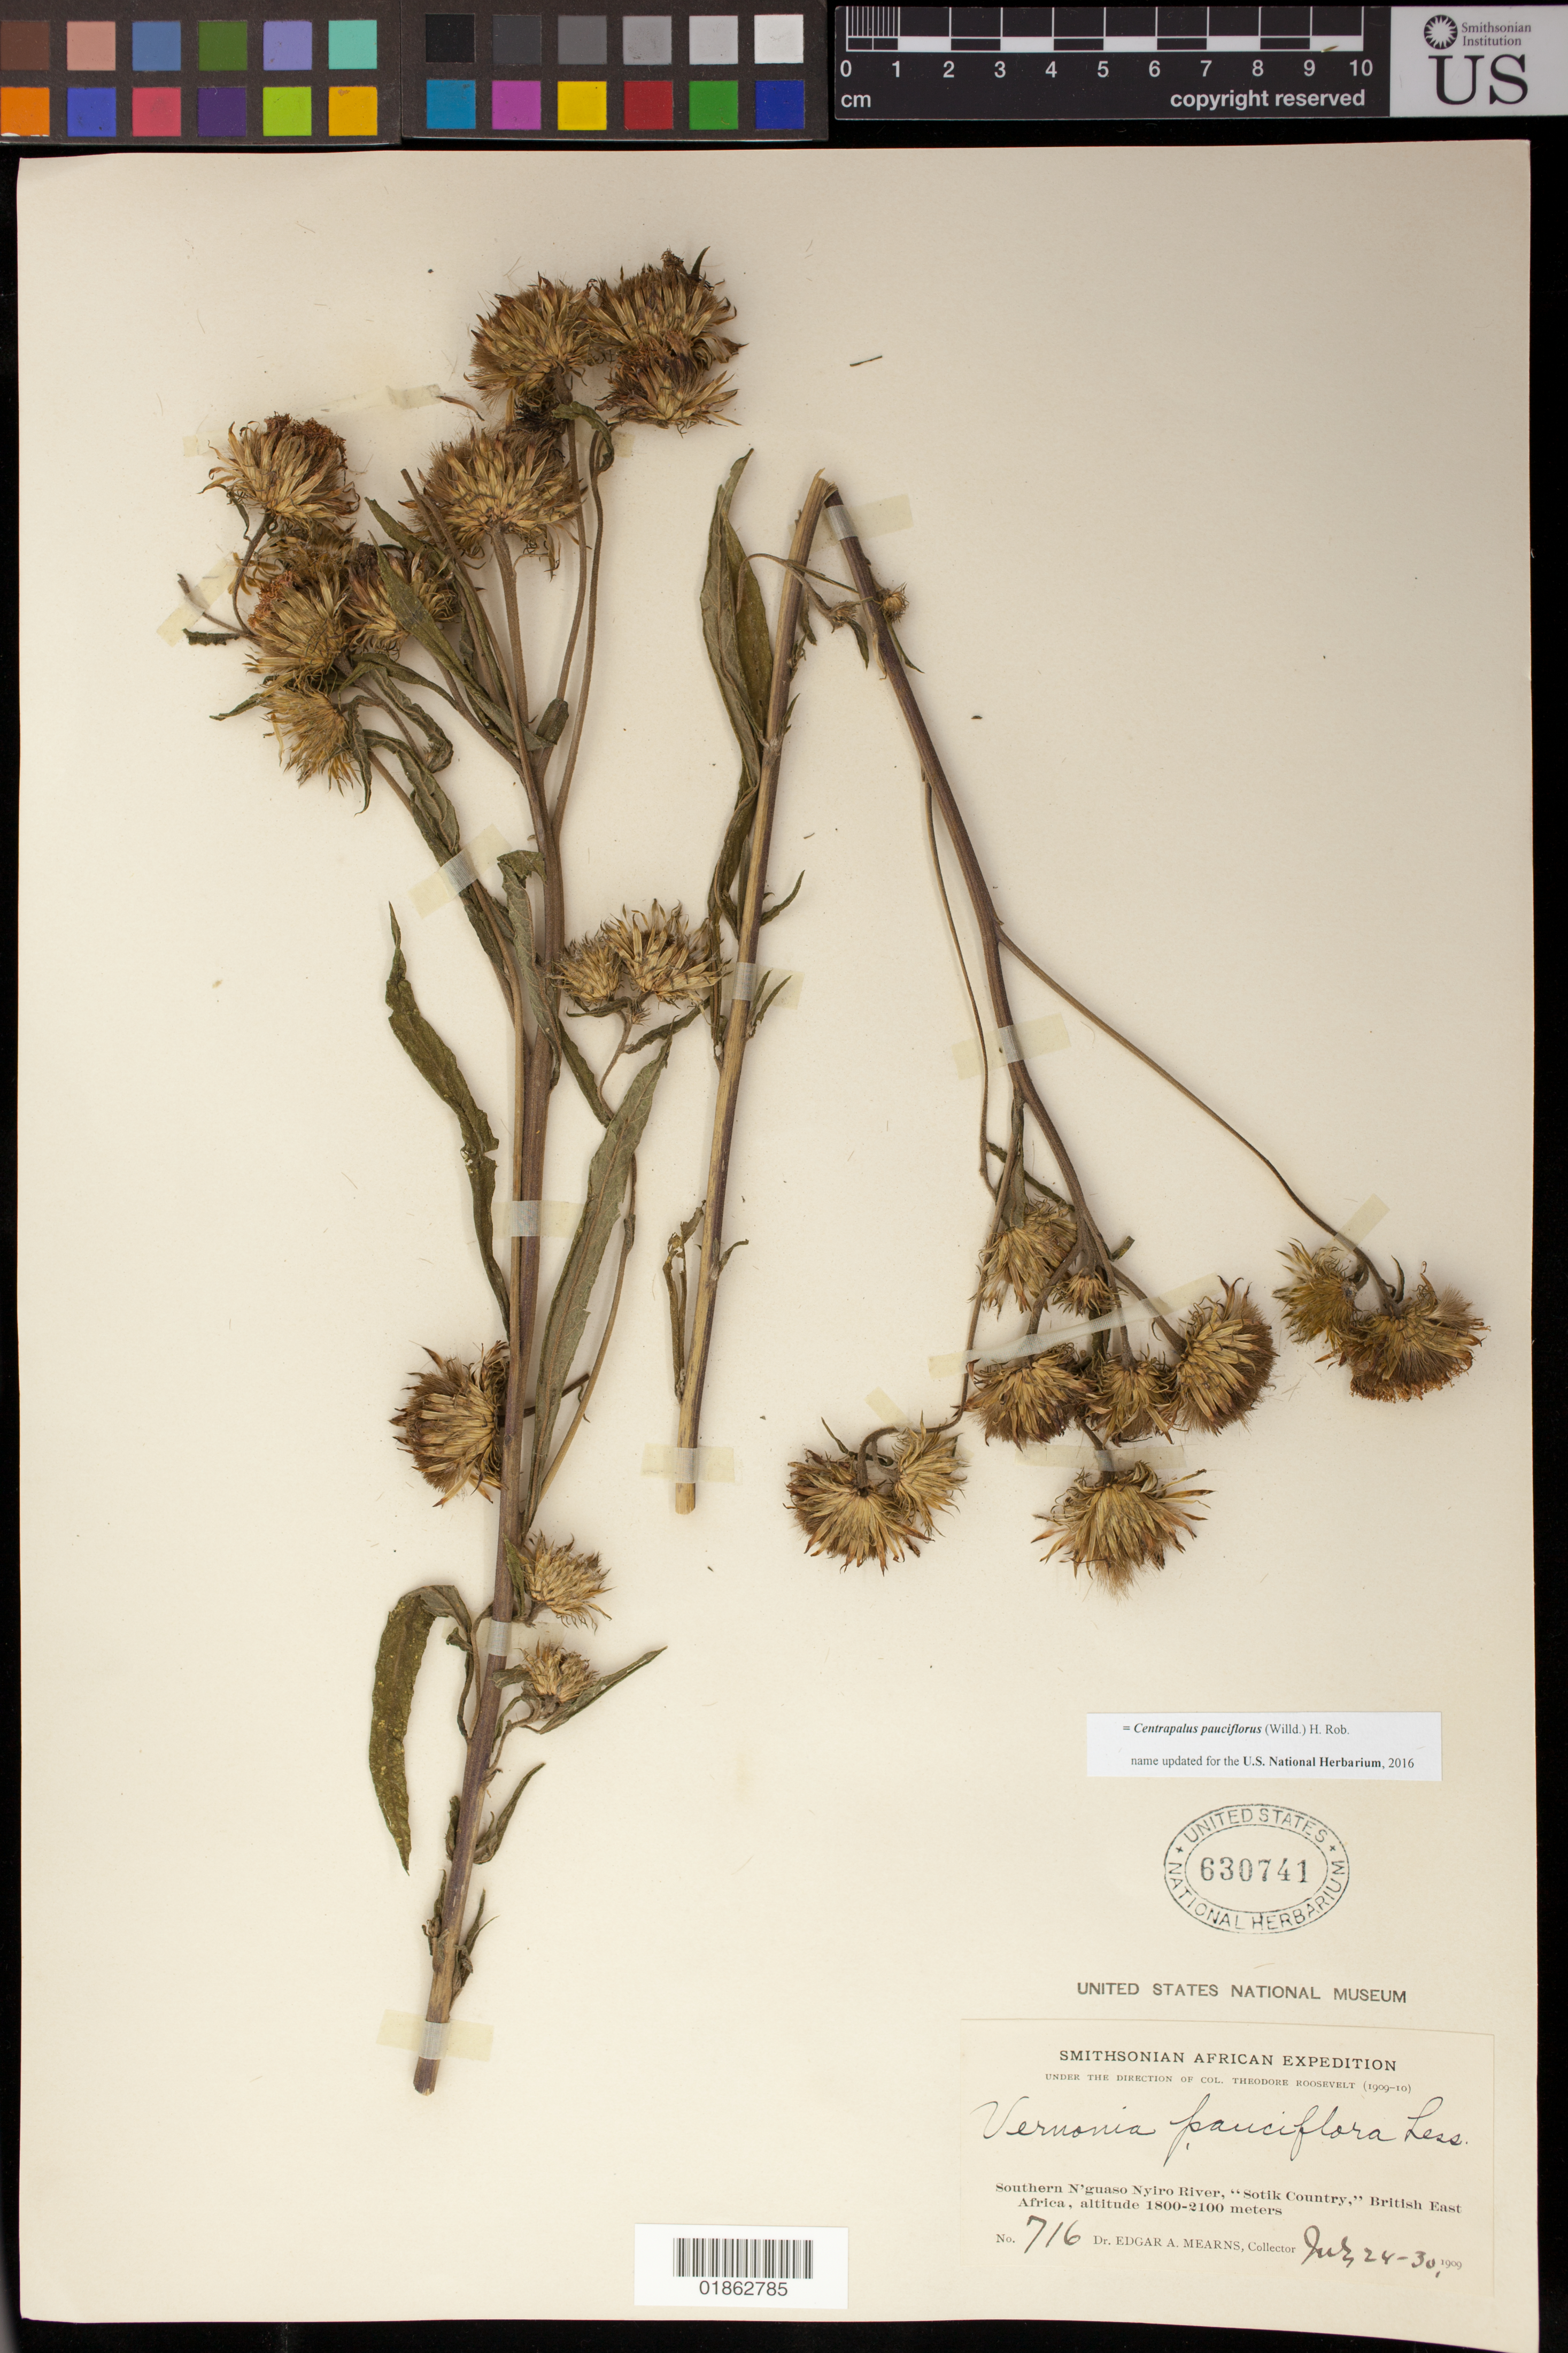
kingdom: Plantae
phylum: Tracheophyta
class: Magnoliopsida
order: Asterales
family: Asteraceae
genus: Centrapalus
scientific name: Centrapalus pauciflorus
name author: (Willd.) H. Rob.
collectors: E. A. Mearns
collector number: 716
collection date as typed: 24 Jul 1909 to 30 Jul 1909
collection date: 1909-07-24/1909-07-30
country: Kenya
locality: Southern N'guaso Nyiro River, "Sotik Country", British East Africa.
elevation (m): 1800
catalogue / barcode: US 630741